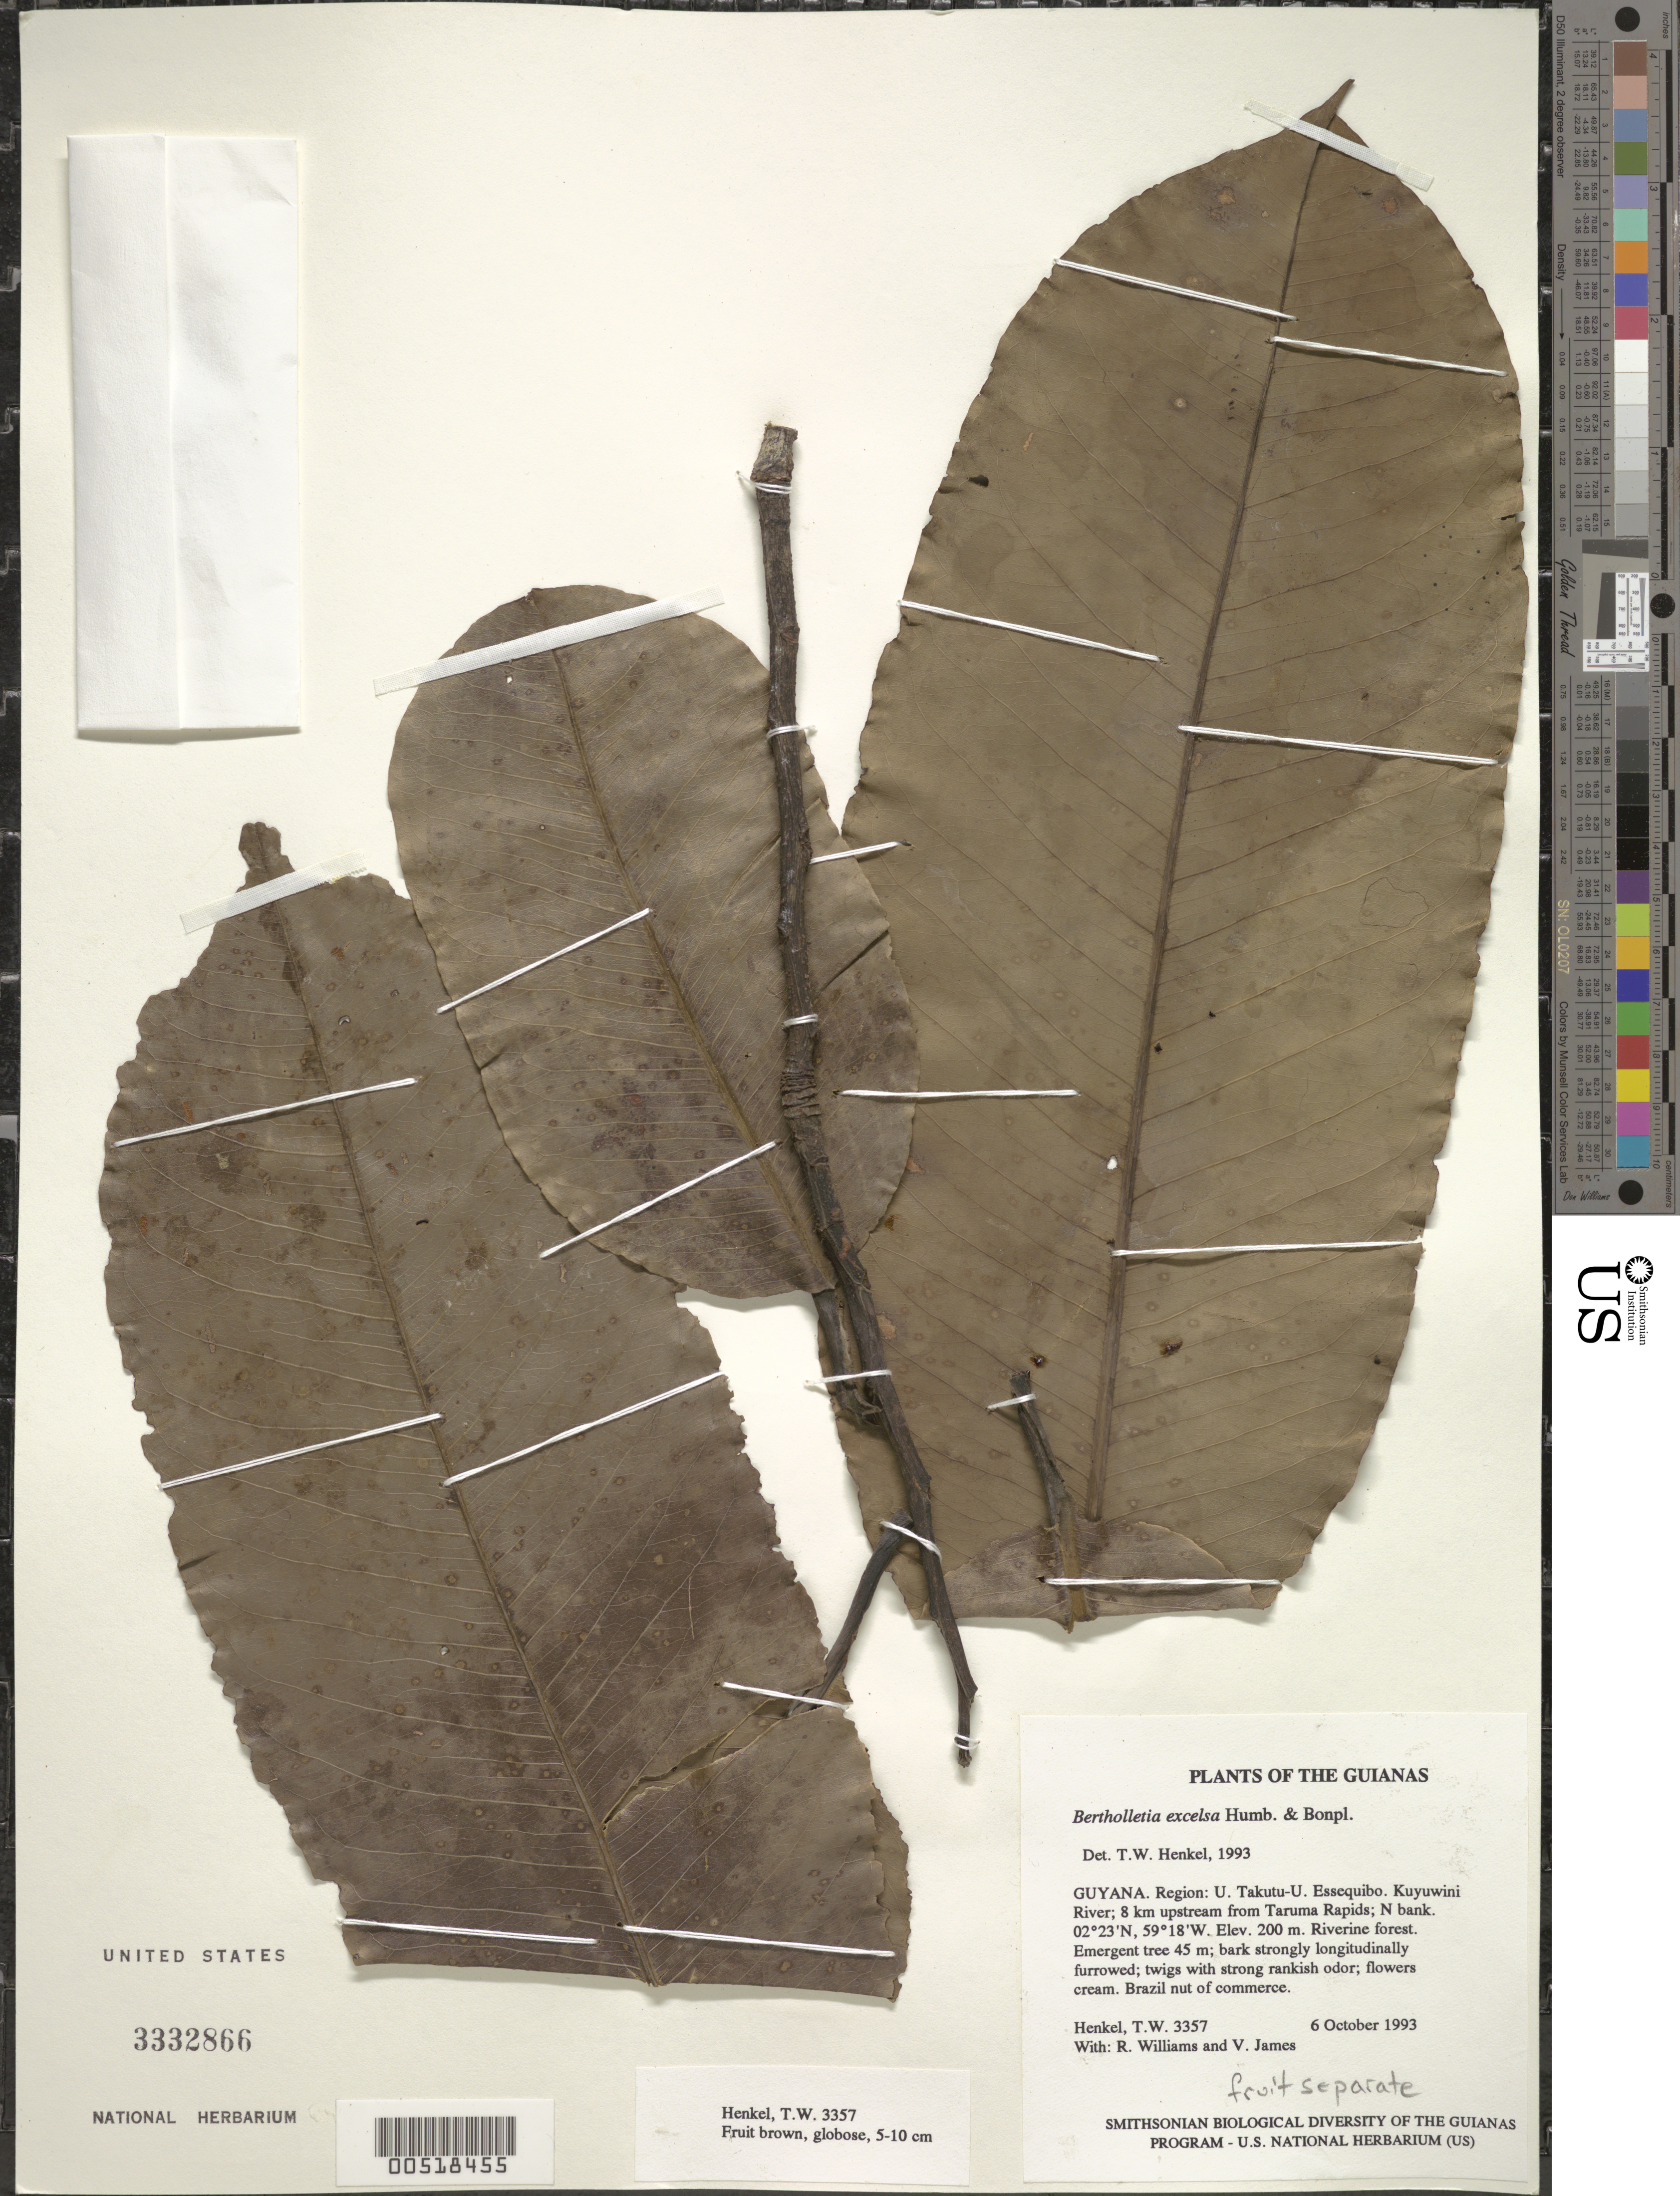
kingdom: Plantae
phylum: Tracheophyta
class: Magnoliopsida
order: Ericales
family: Lecythidaceae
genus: Bertholletia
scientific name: Bertholletia excelsa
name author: Bonpl.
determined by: Henkel, T. W.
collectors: T. Henkel, R. Williams & V. James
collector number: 3357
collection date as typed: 6 October 1993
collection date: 1993-10-06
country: Guyana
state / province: U. Takutu-U. Essequibo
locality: Kuyuwini River; 8 km upstream from Taruma Rapids; N bank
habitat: Riverine forest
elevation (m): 200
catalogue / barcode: US 3332866